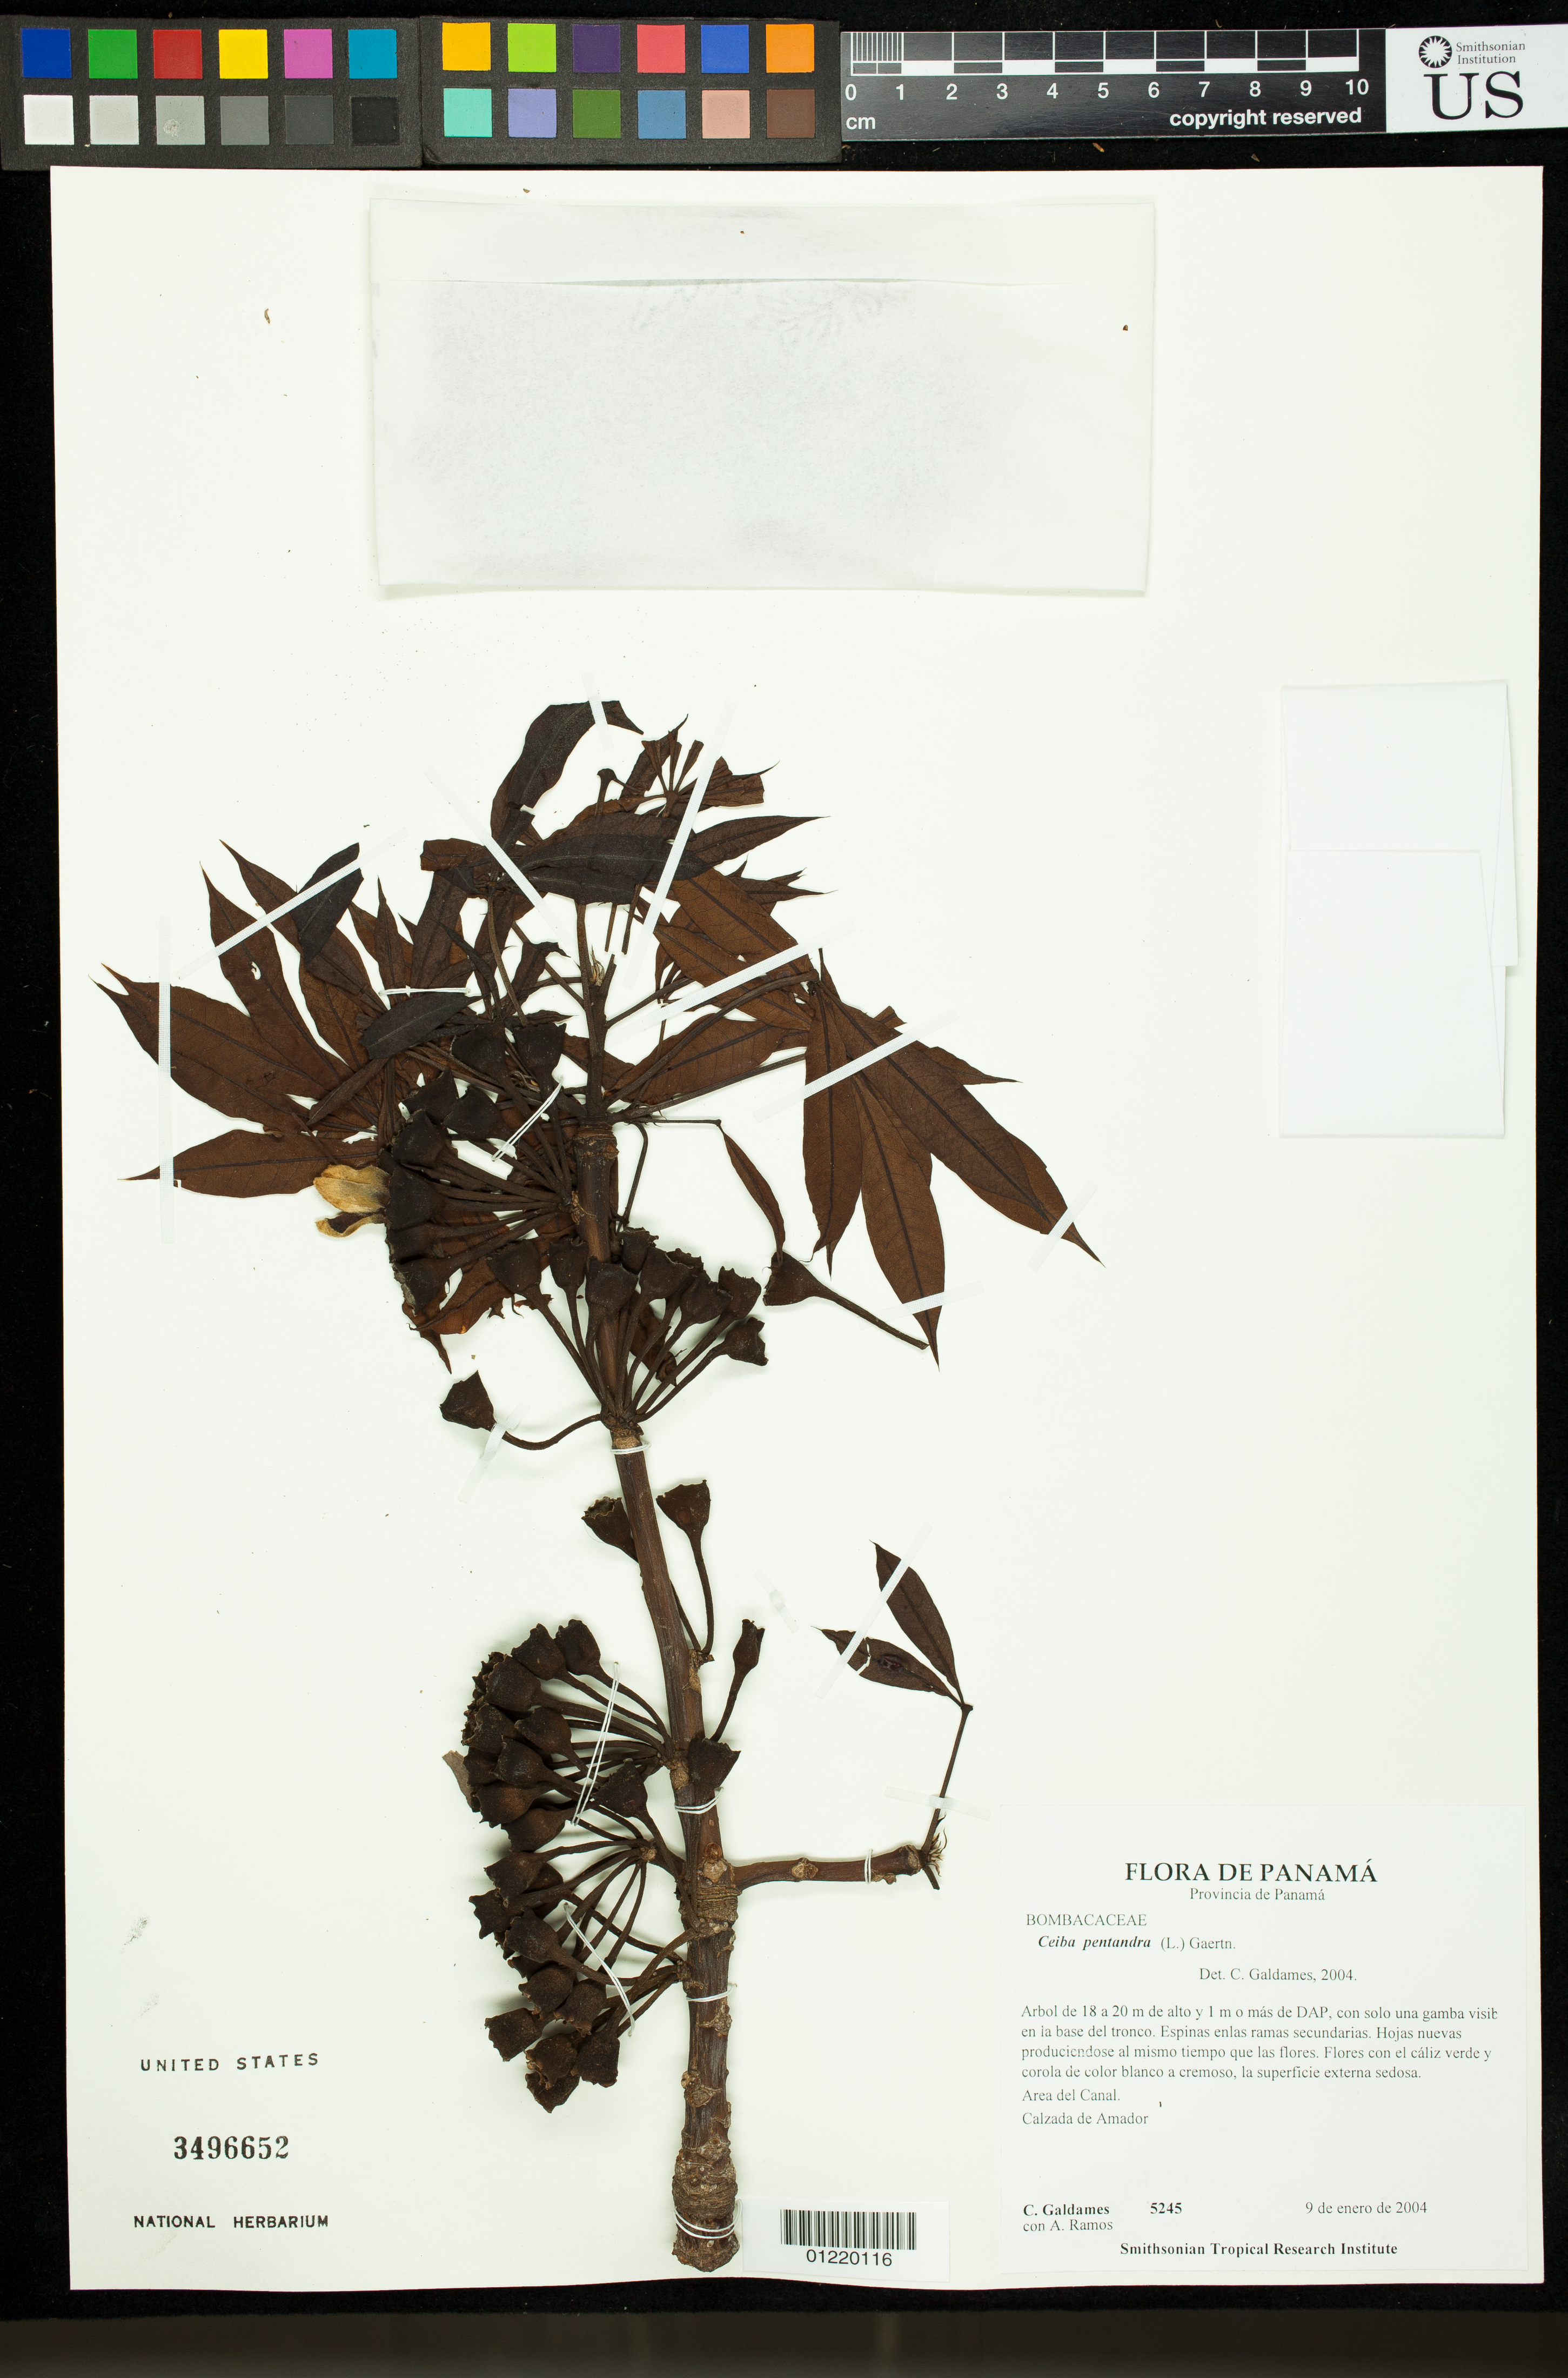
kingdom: Plantae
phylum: Tracheophyta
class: Magnoliopsida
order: Malvales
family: Malvaceae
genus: Ceiba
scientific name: Ceiba parvifolia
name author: Rose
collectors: C. Galdames & A. Ramos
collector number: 5245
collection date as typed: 1/9/2004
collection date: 2004-01-09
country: Panama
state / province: Panamá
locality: Provincia de Panamá, Area del Canal. Calzada de Amador.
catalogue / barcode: US 3496652